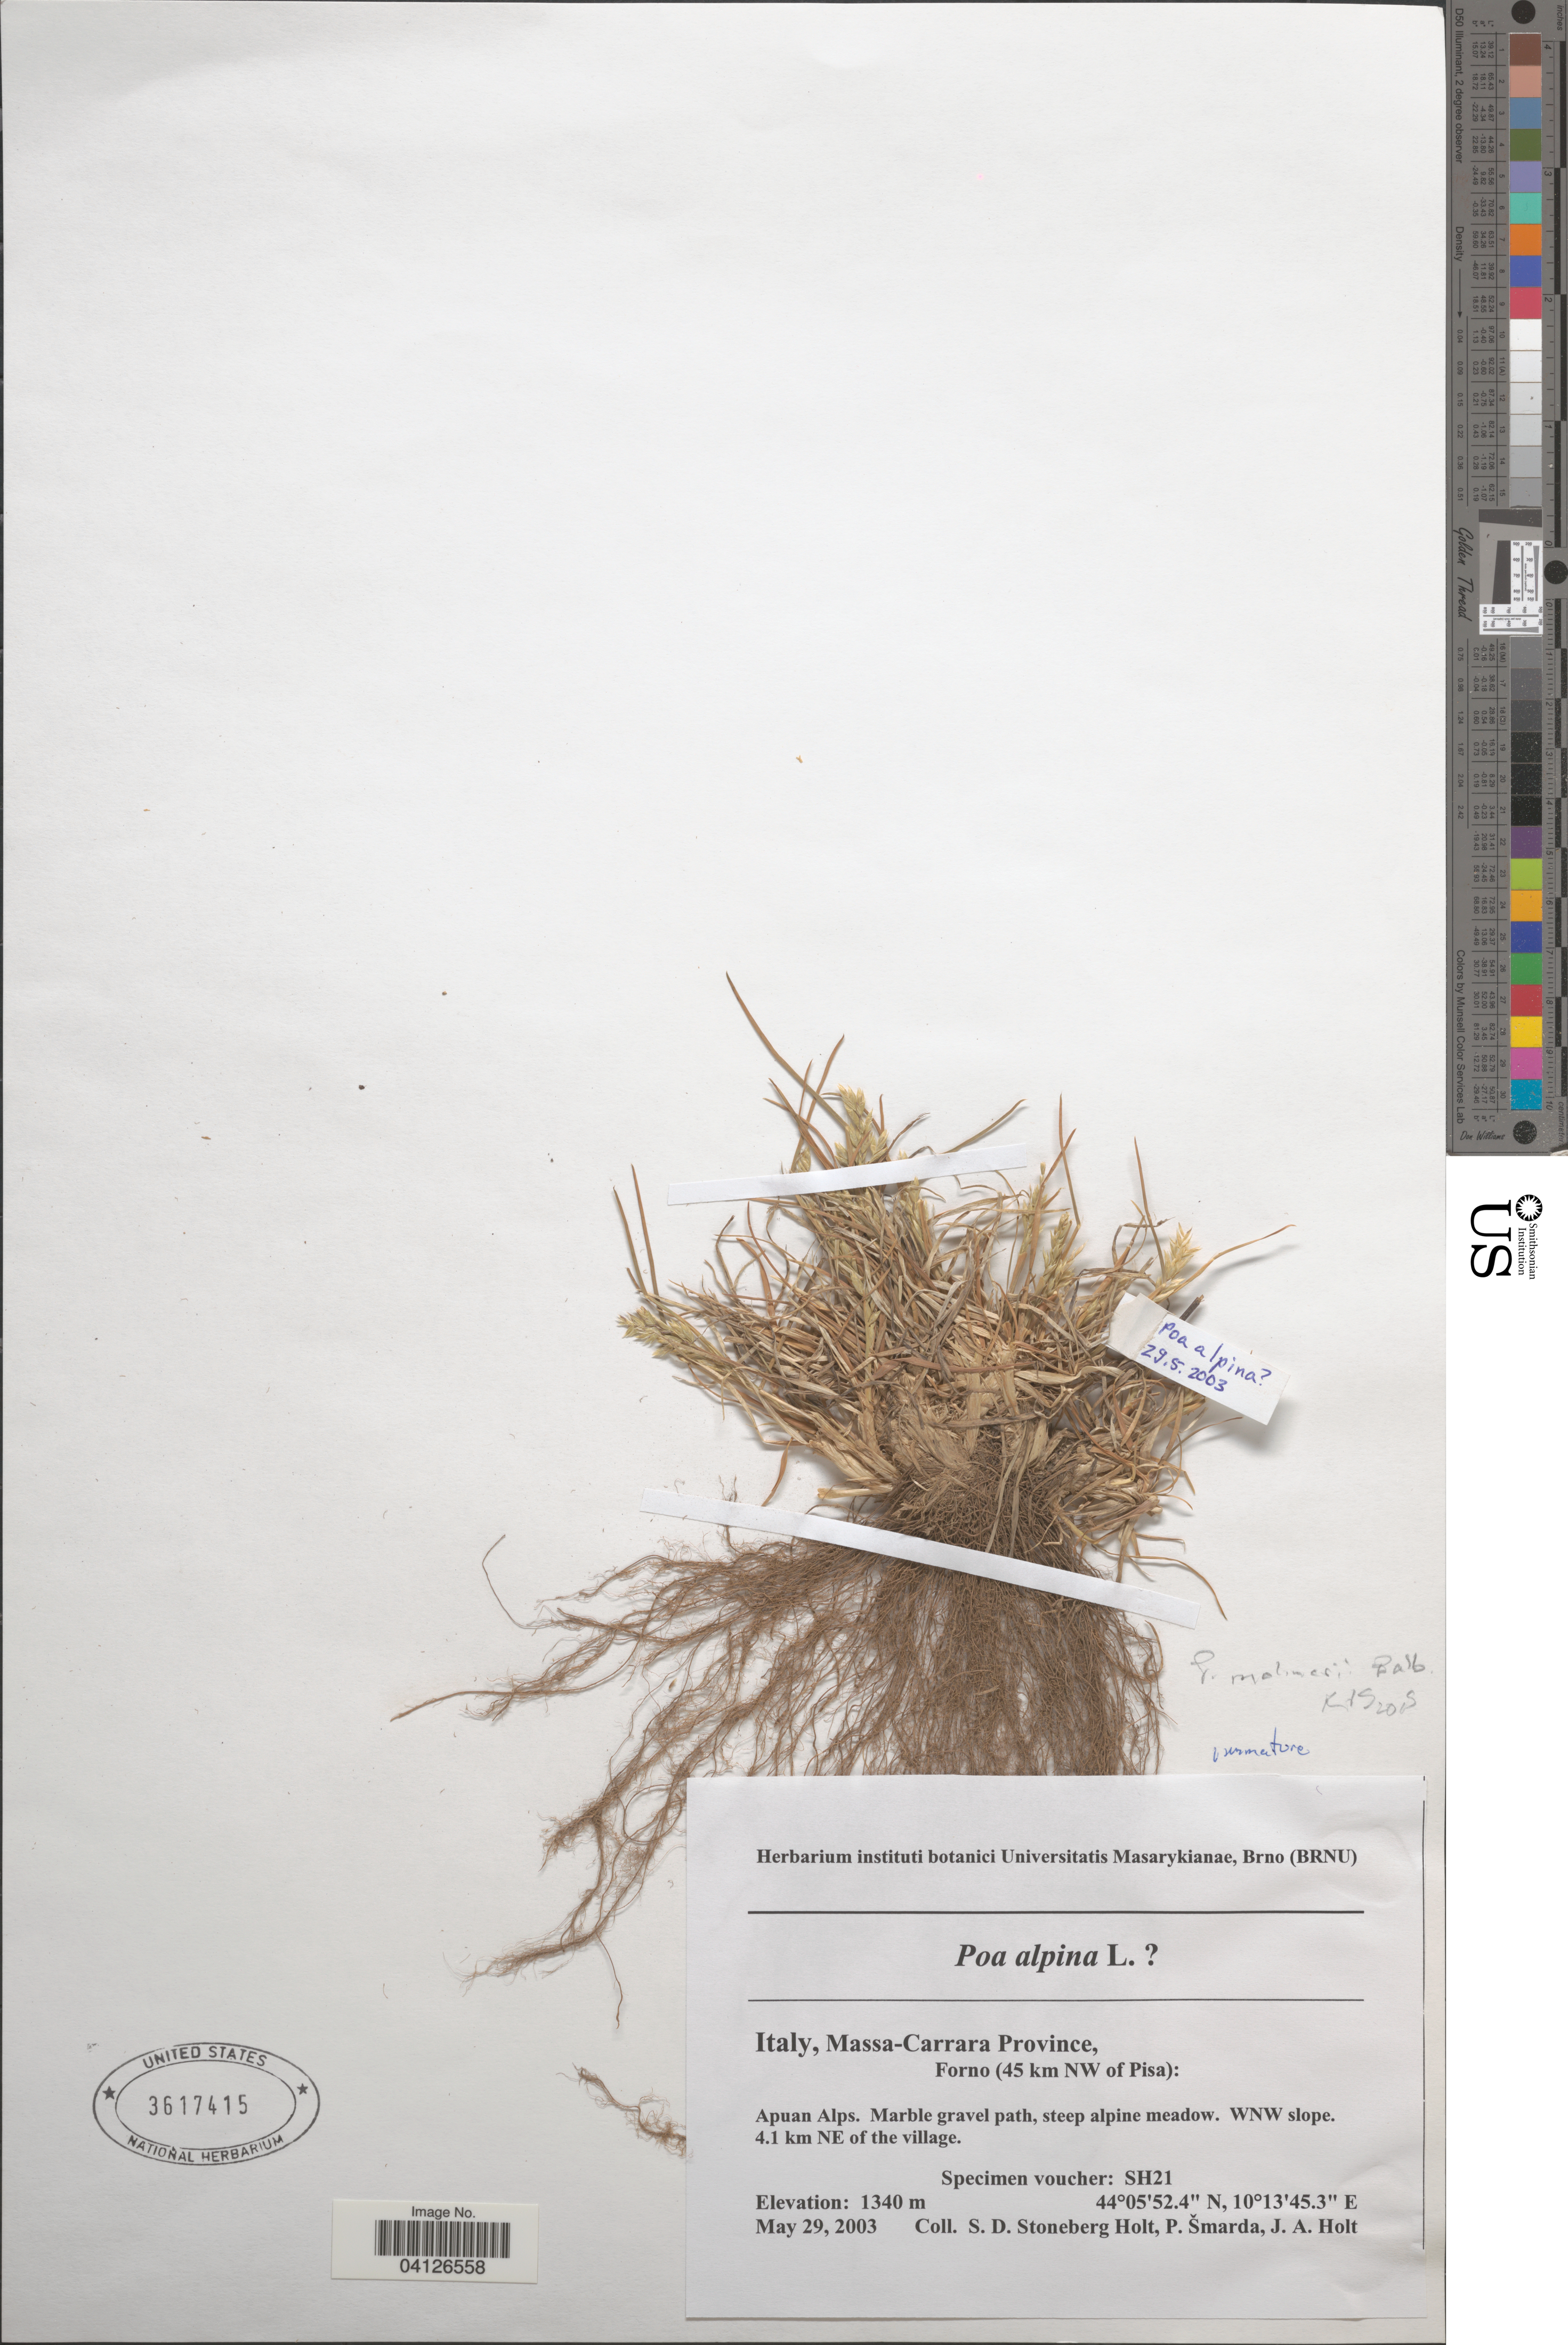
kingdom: Plantae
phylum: Tracheophyta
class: Liliopsida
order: Poales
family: Poaceae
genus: Poa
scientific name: Poa molinerii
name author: Balb.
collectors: S. Holt, P. Smarda & J. A. Holt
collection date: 2003-05-29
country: Italy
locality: Massa-Carrara Province, Forno (45 km NW of Piza): Apuan Alps. Marble gravel path, steep alpine meadow. WNW slope. 4.1 km NE of the village.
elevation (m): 1340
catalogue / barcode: US 3617415